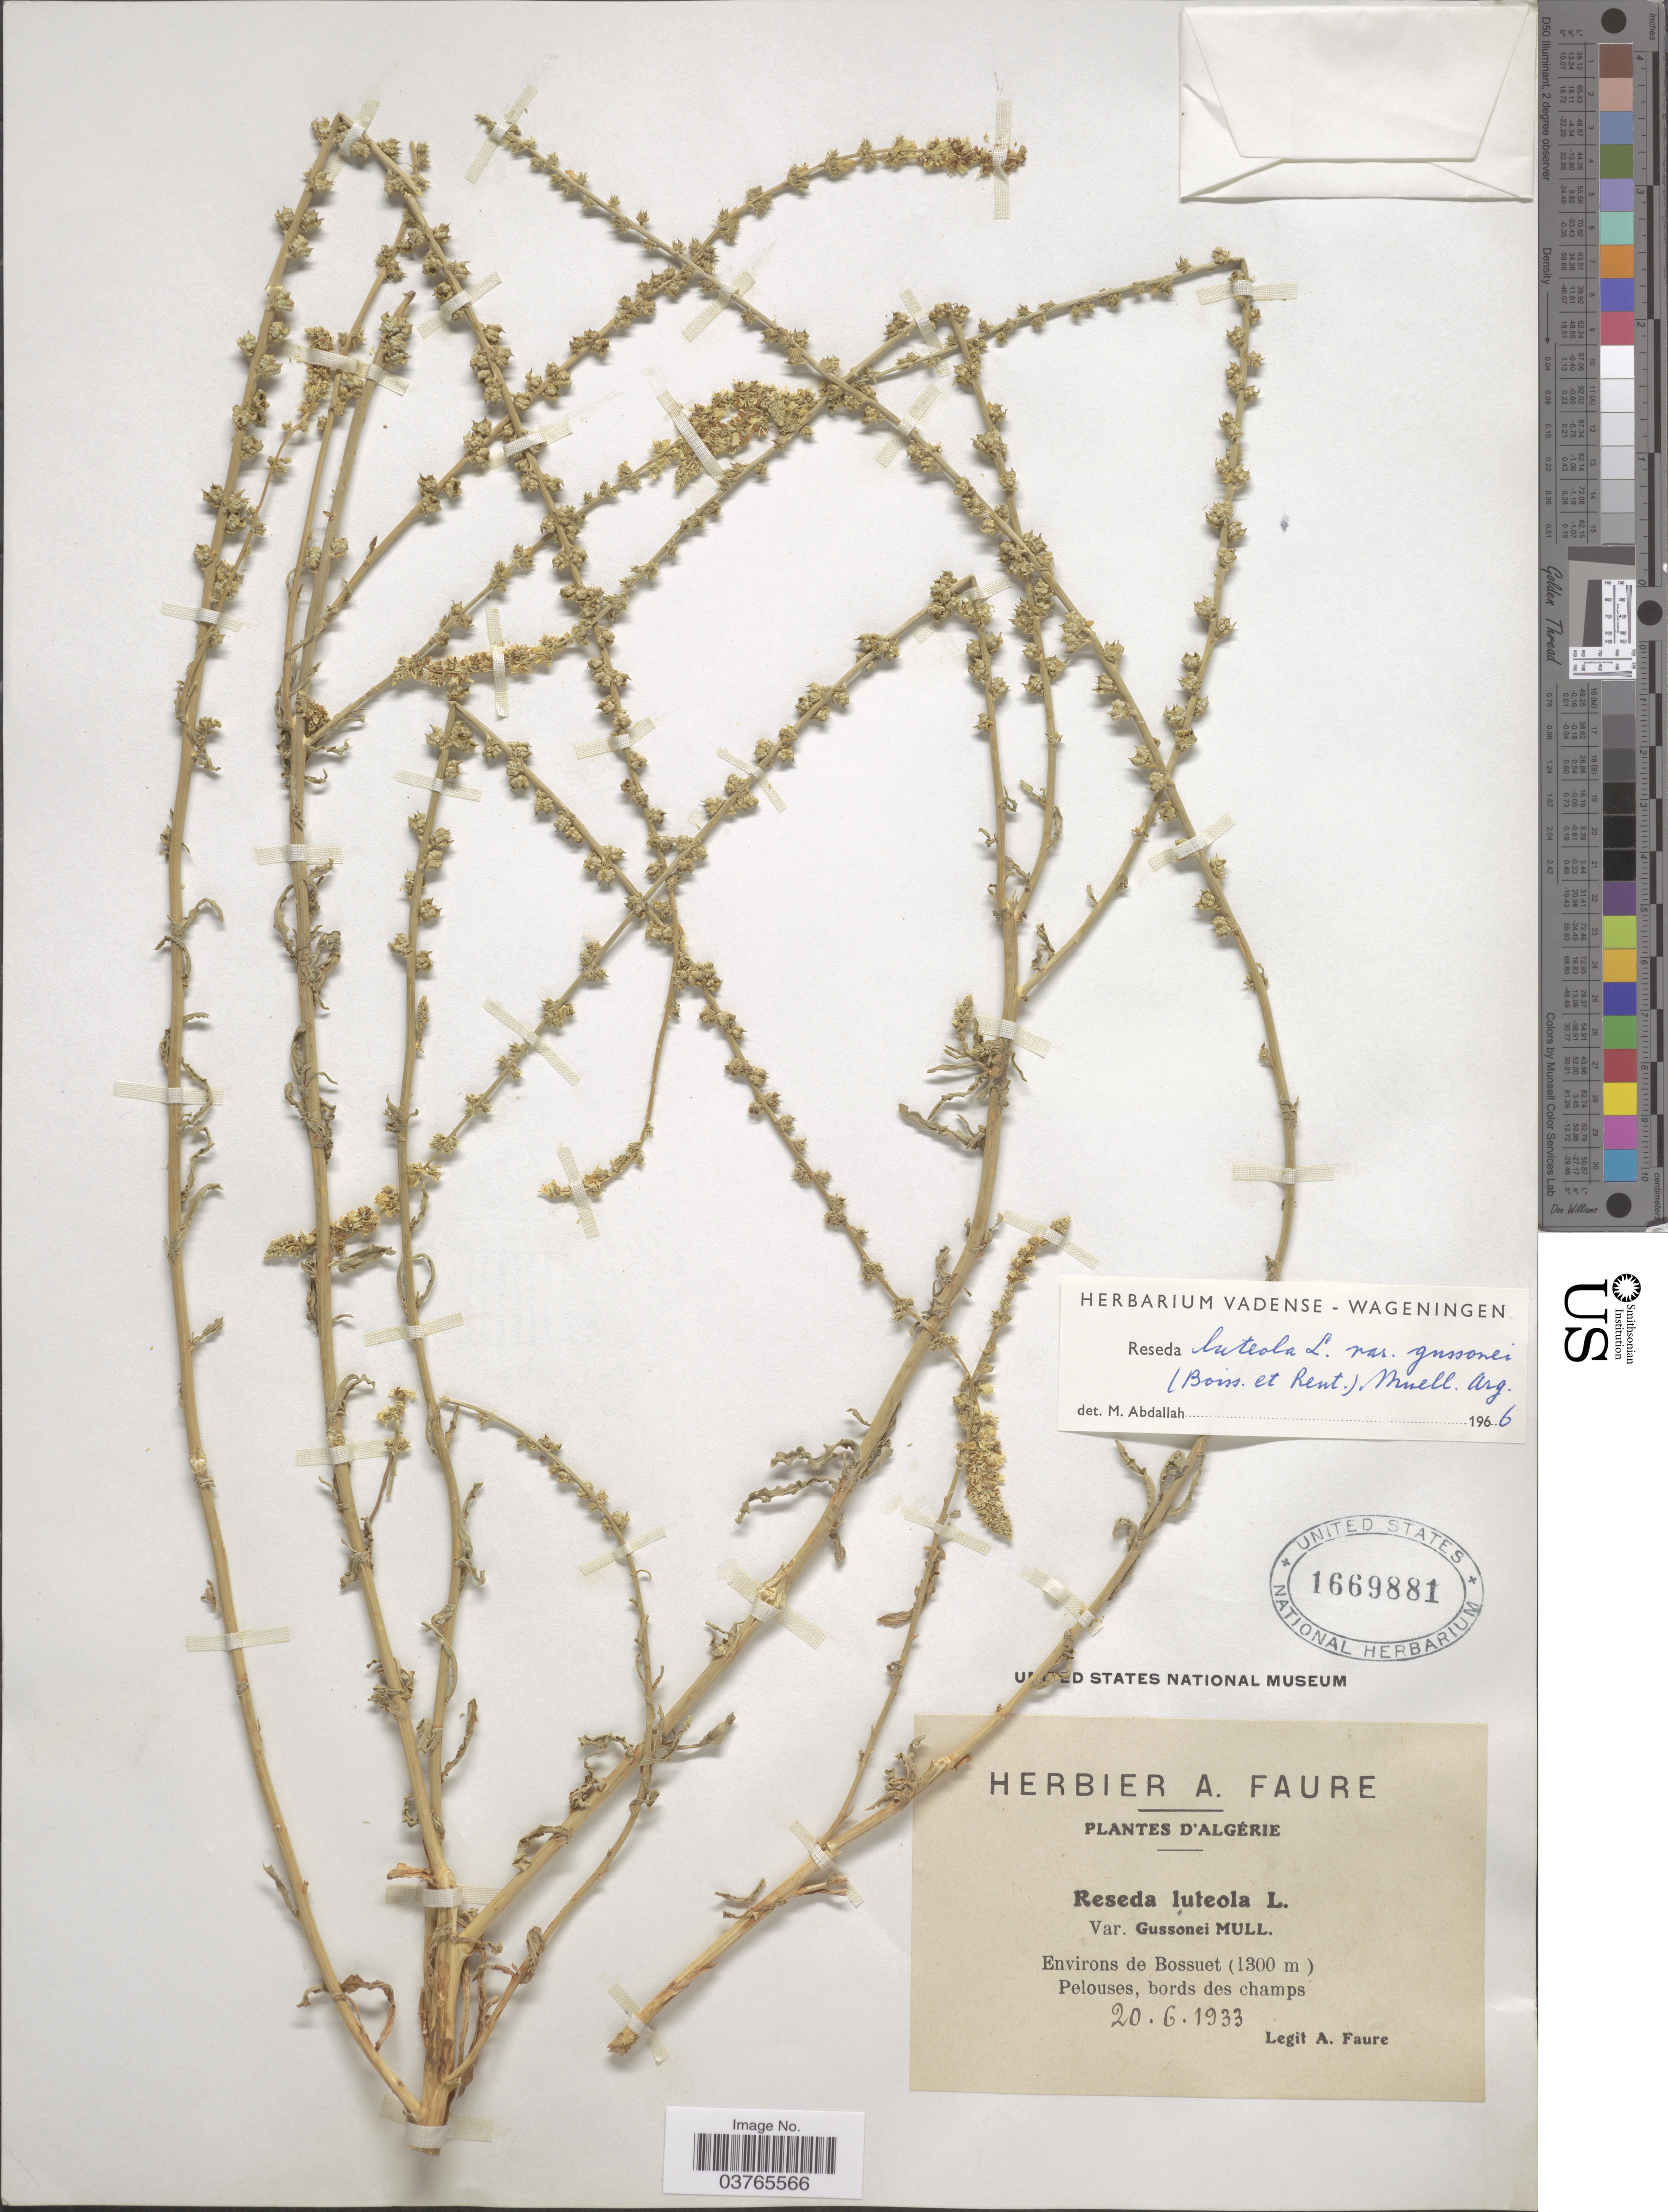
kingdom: Plantae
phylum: Tracheophyta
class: Magnoliopsida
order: Brassicales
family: Resedaceae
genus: Reseda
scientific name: Reseda luteola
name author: L.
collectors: A. Faure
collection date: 1933-06-20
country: Algeria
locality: Environs de Bossuet. Pelouses, bords des champs.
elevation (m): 1300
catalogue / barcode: US 1669881